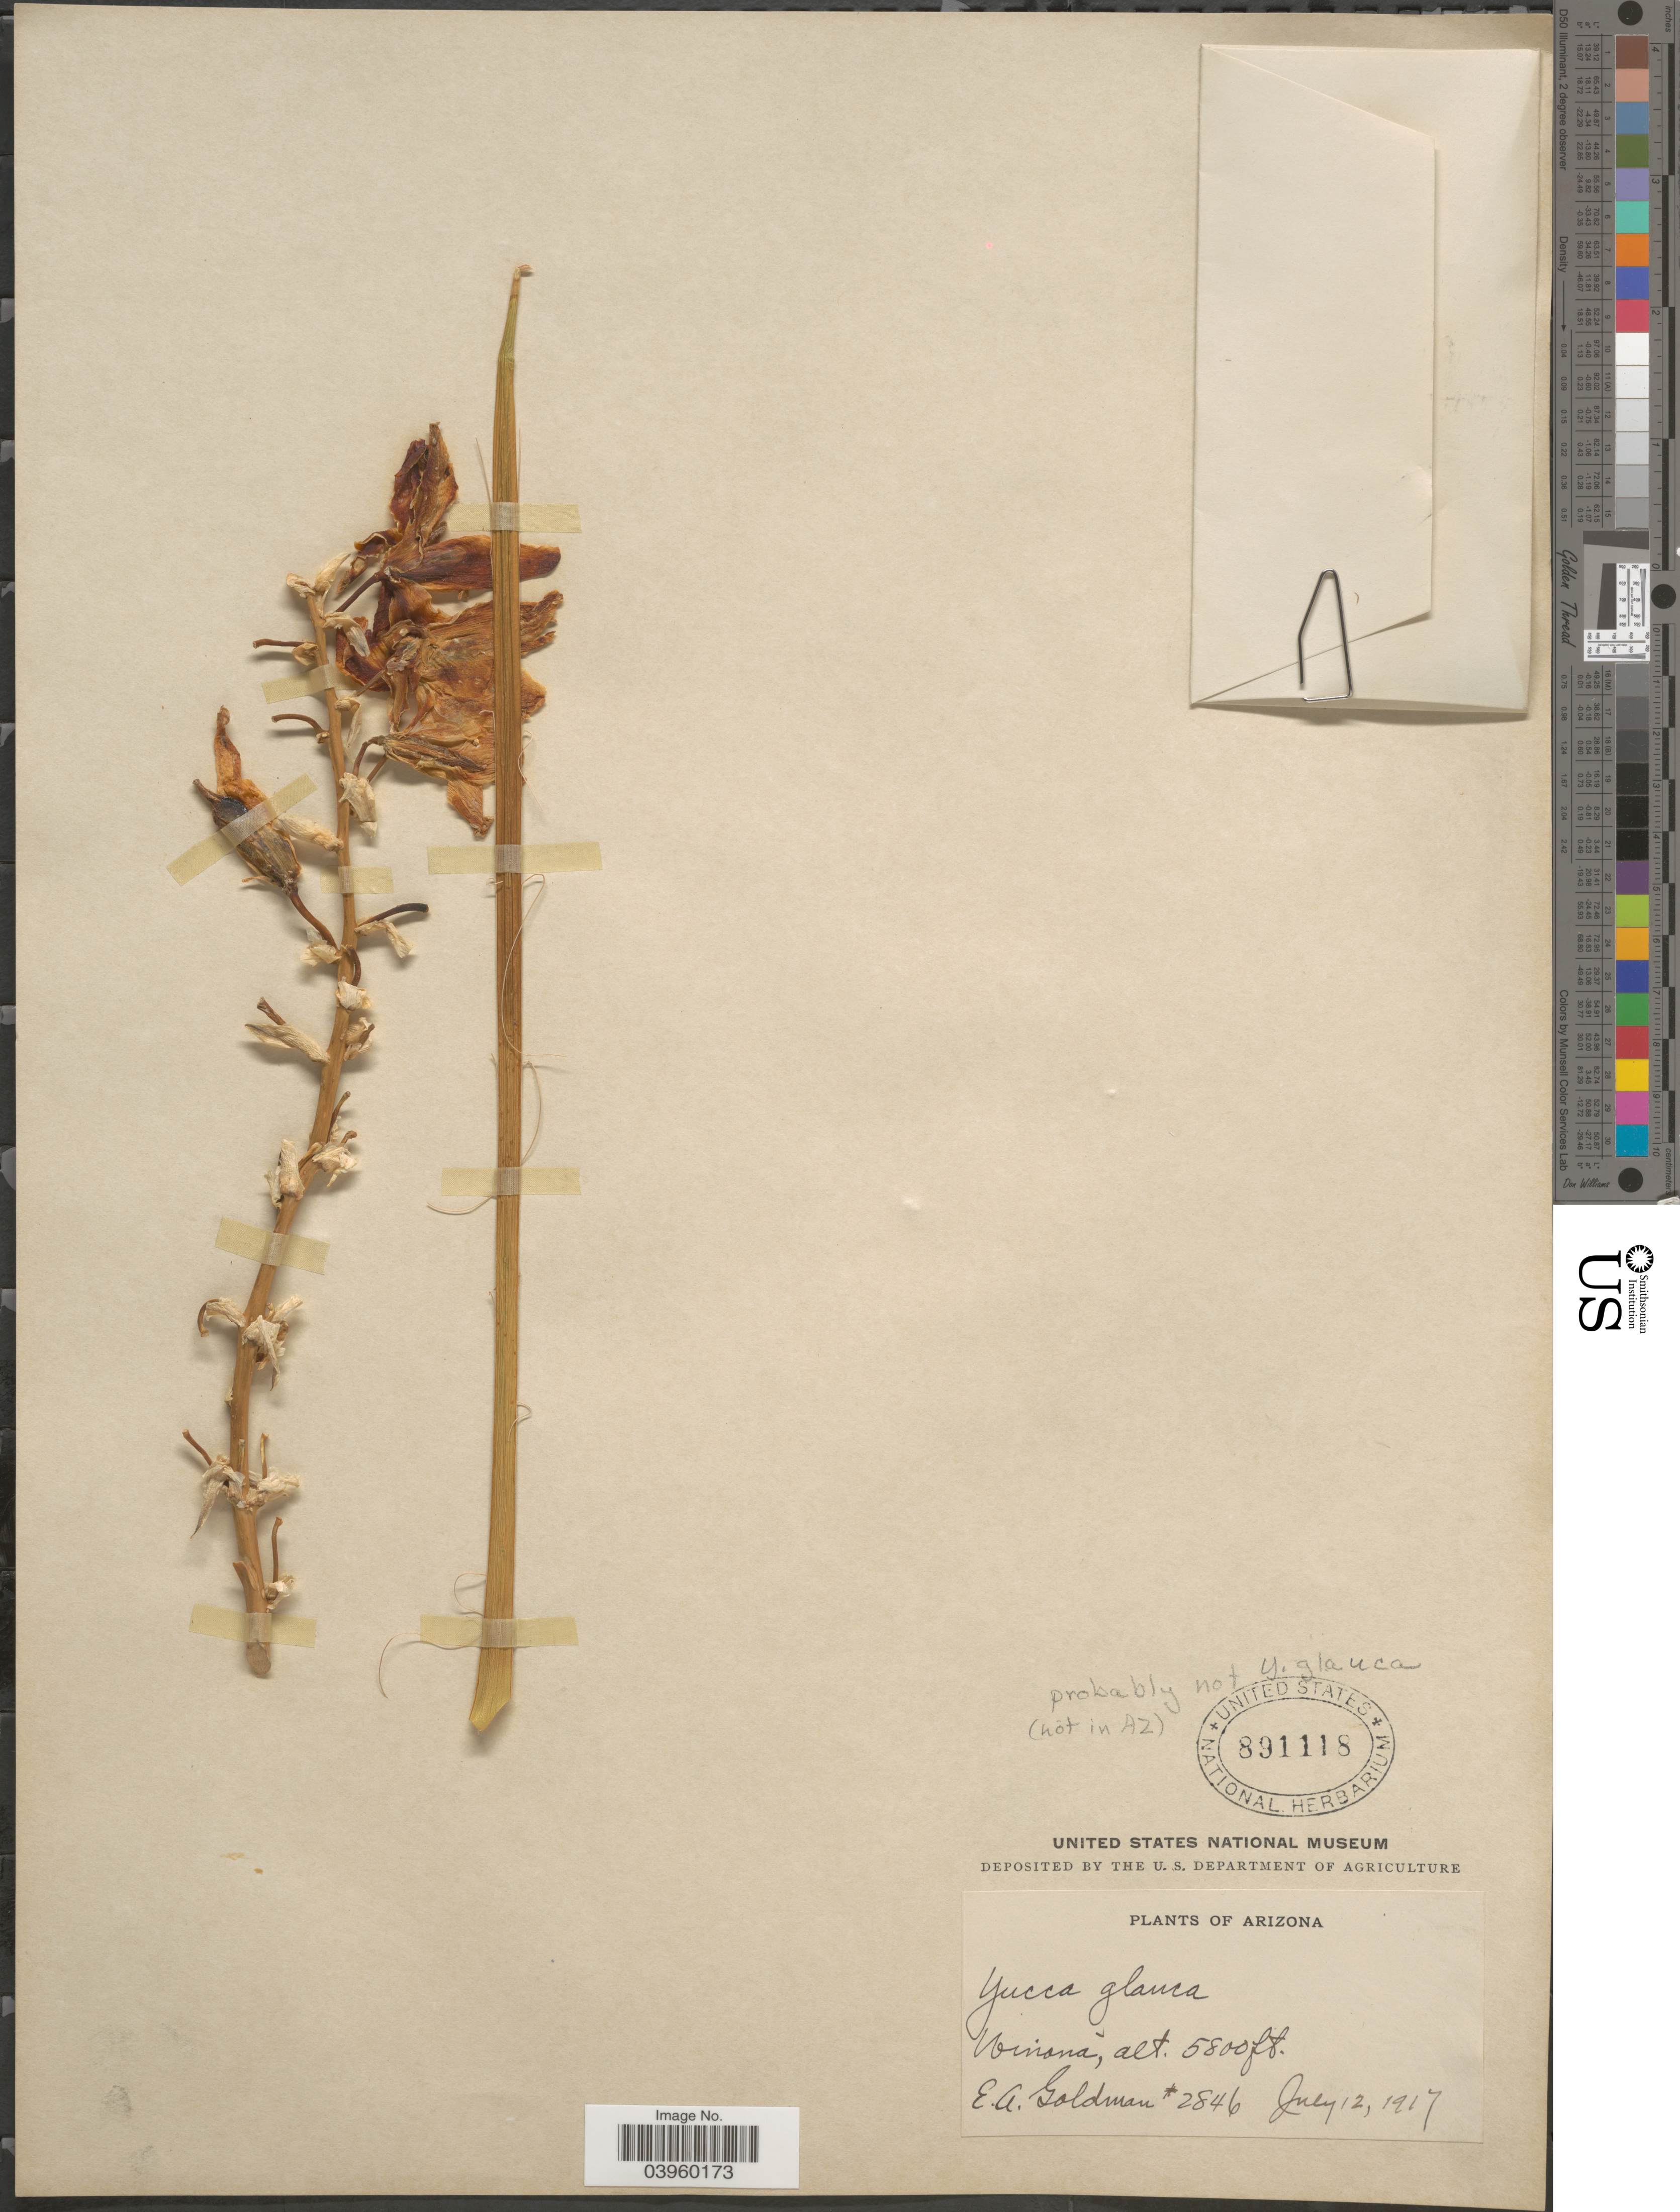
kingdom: Plantae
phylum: Tracheophyta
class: Liliopsida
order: Asparagales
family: Asparagaceae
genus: Yucca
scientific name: Yucca sp.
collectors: E. A. Goldman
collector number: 2846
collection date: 1917-07-12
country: United States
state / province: Arizona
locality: Winona.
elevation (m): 1768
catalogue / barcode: US 891118